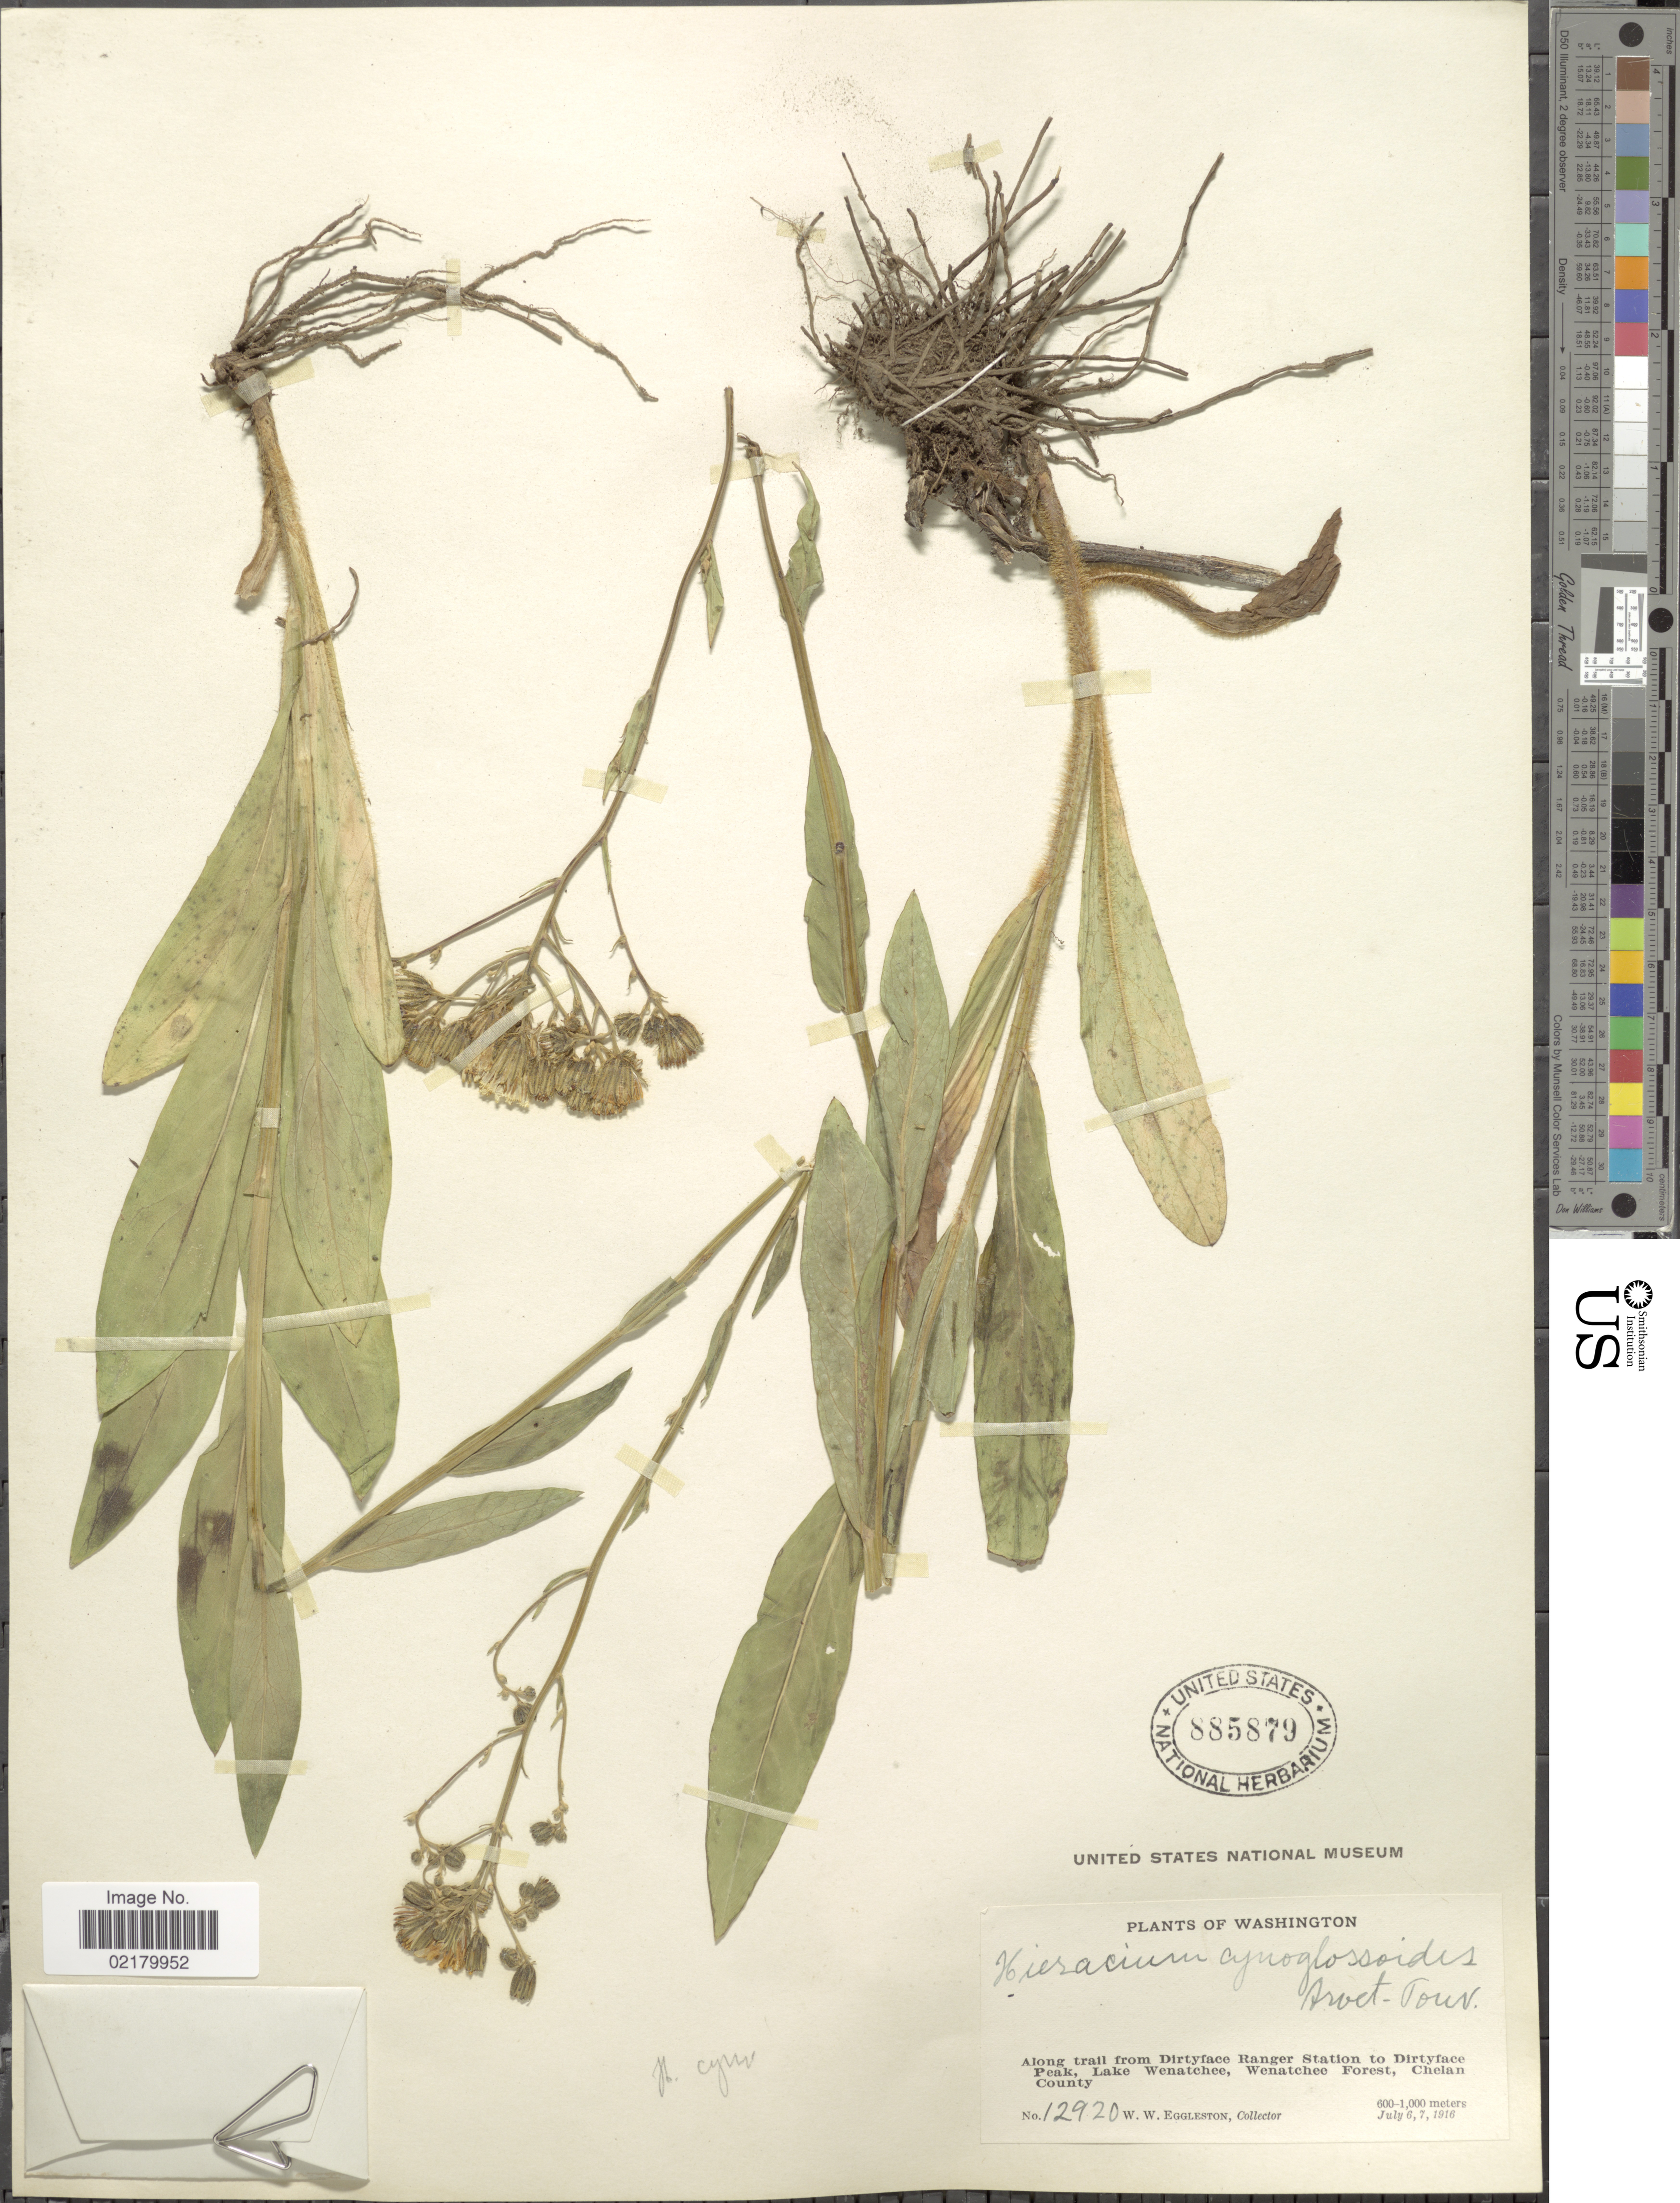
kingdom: Plantae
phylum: Tracheophyta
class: Magnoliopsida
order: Asterales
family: Asteraceae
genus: Hieracium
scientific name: Hieracium scouleri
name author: Hook.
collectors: W. W. Eggleston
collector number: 12920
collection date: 1916-07-06/1916-07-07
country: United States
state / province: Washington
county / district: Chelan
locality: Along trail from Dirtyface Ranger Station to Dirtyface Peak, Lake Wenatchee, Wenatchee Forest, Chelan County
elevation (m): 600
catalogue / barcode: US 885879